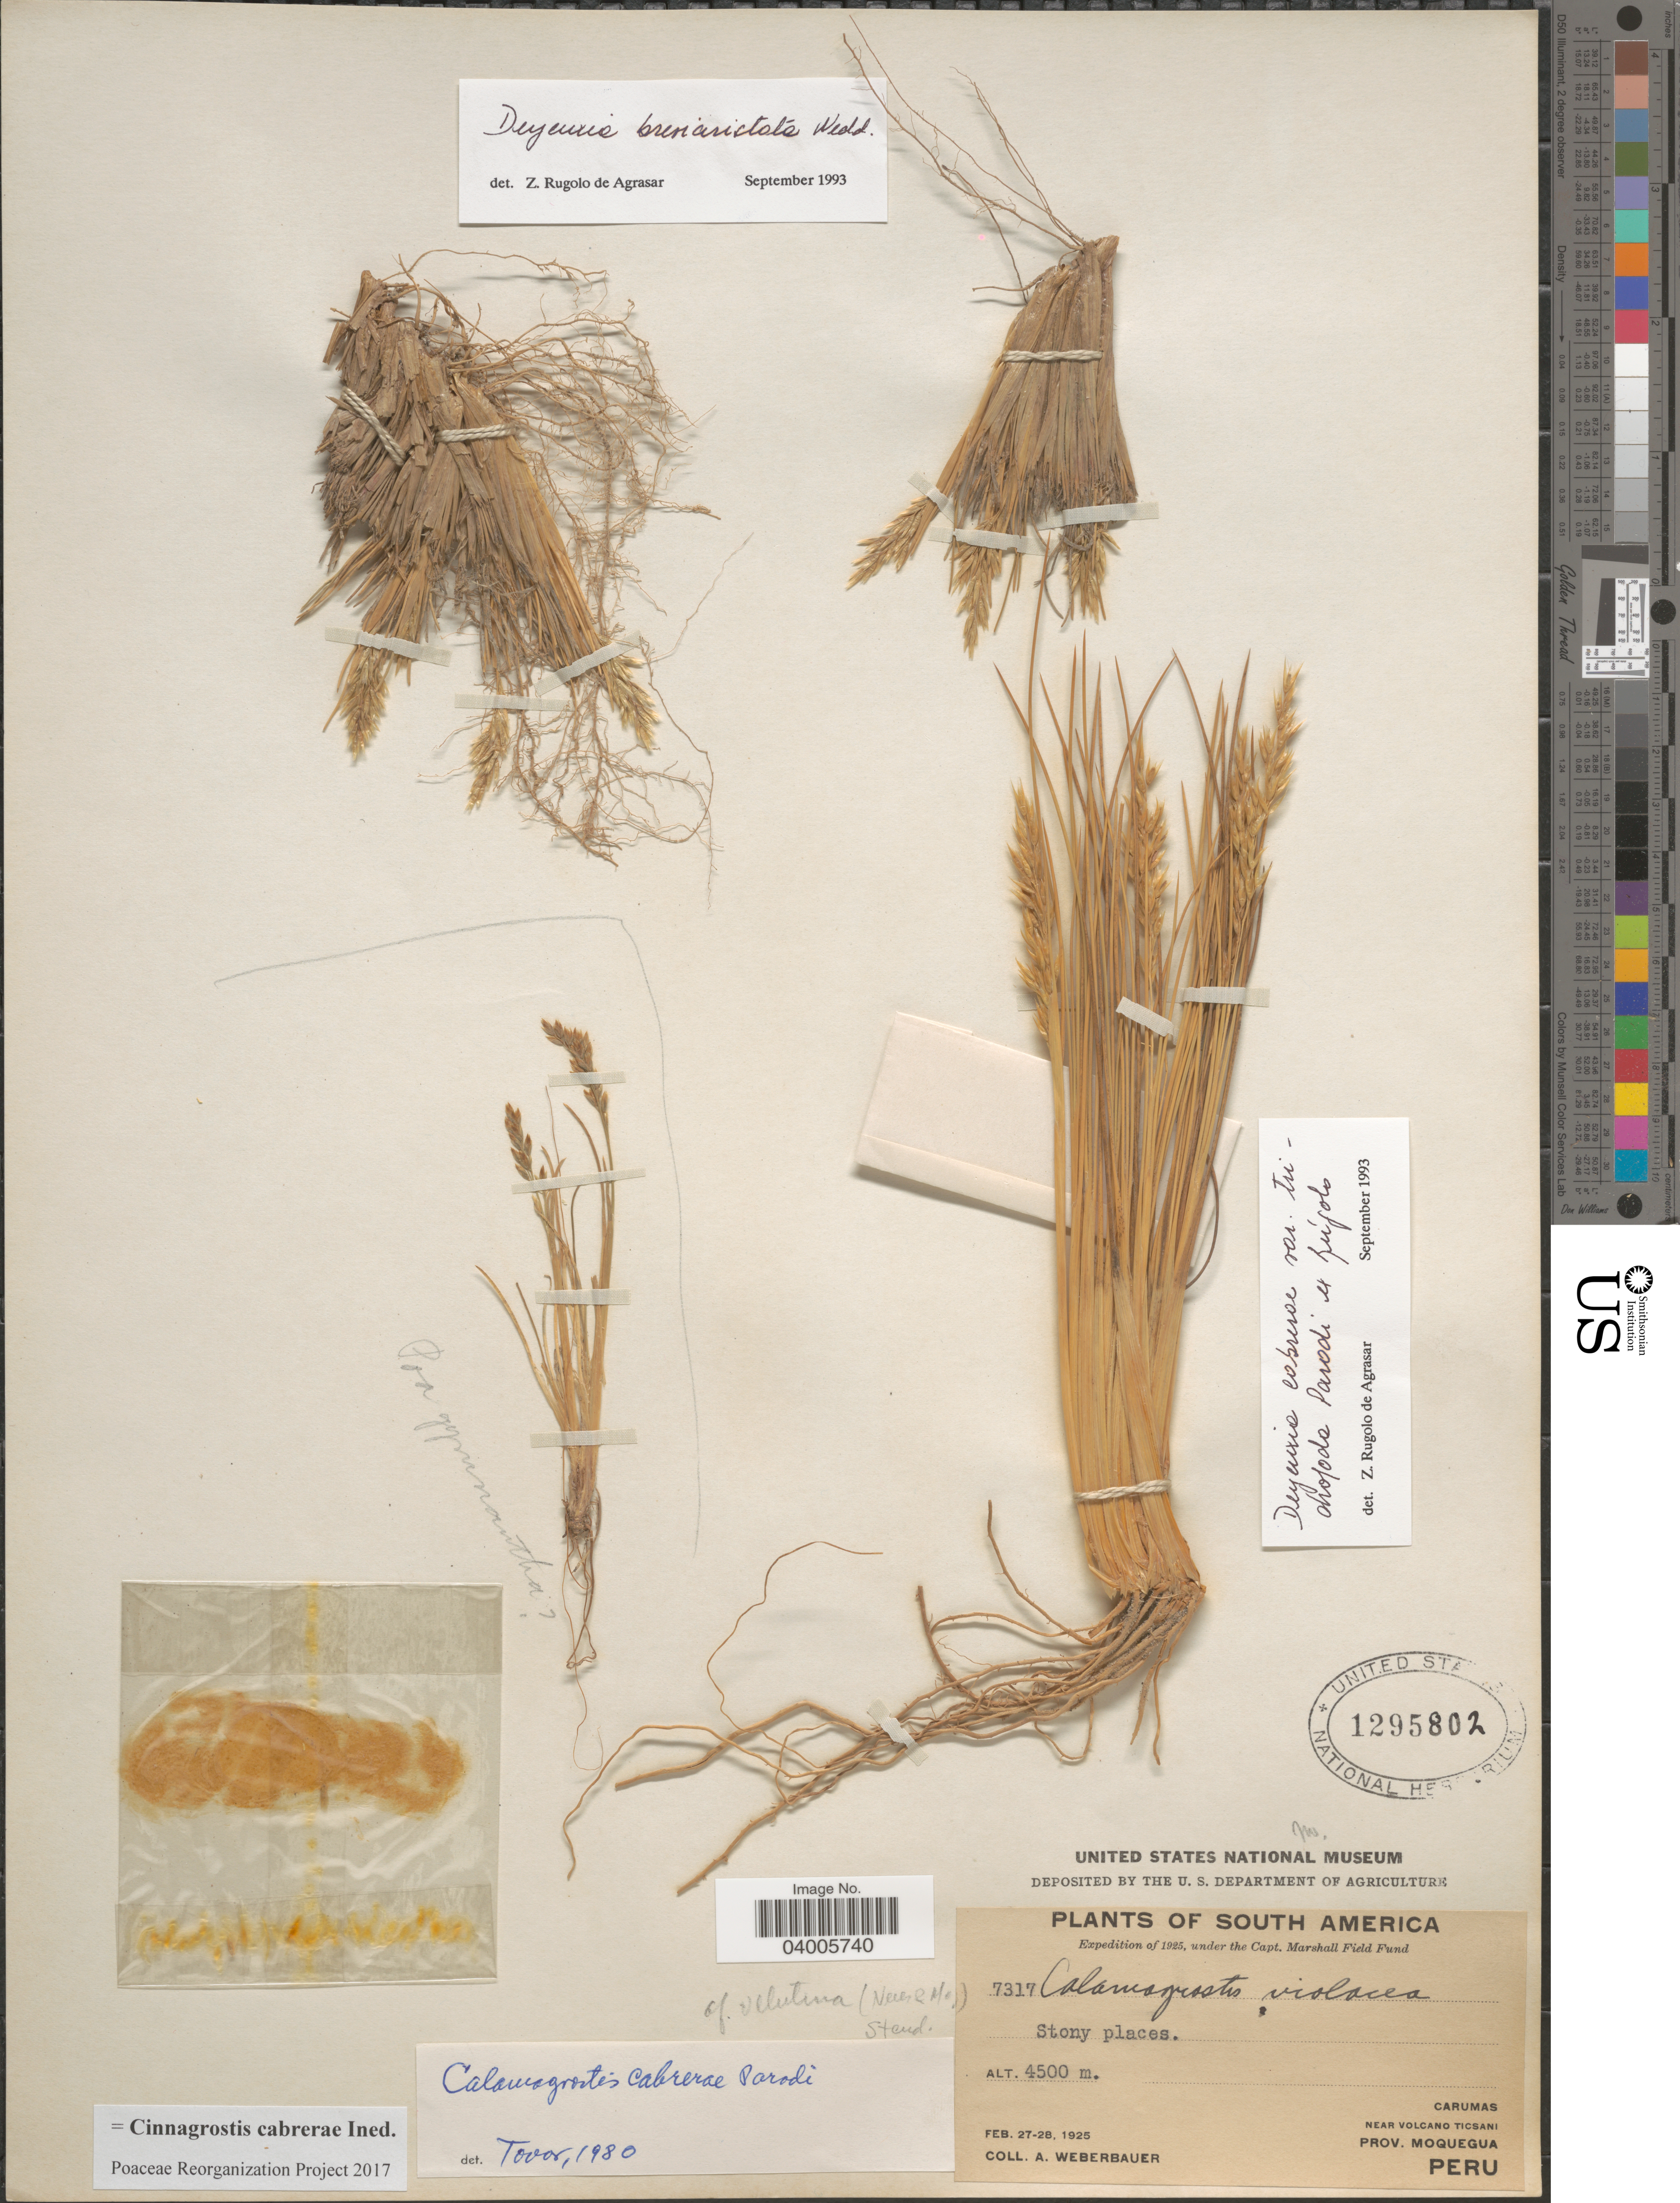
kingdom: Plantae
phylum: Tracheophyta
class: Liliopsida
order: Poales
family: Poaceae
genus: Cinnagrostis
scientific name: Cinnagrostis cabrerae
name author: (Parodi) P.M. Peterson et al.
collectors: A. Weberbauer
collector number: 7317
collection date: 1925-02-27/1925-02-28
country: Peru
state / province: Moquegua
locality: Stony places. Carumas. Near Volcano Ticsani.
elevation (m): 4500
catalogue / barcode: US 1295802